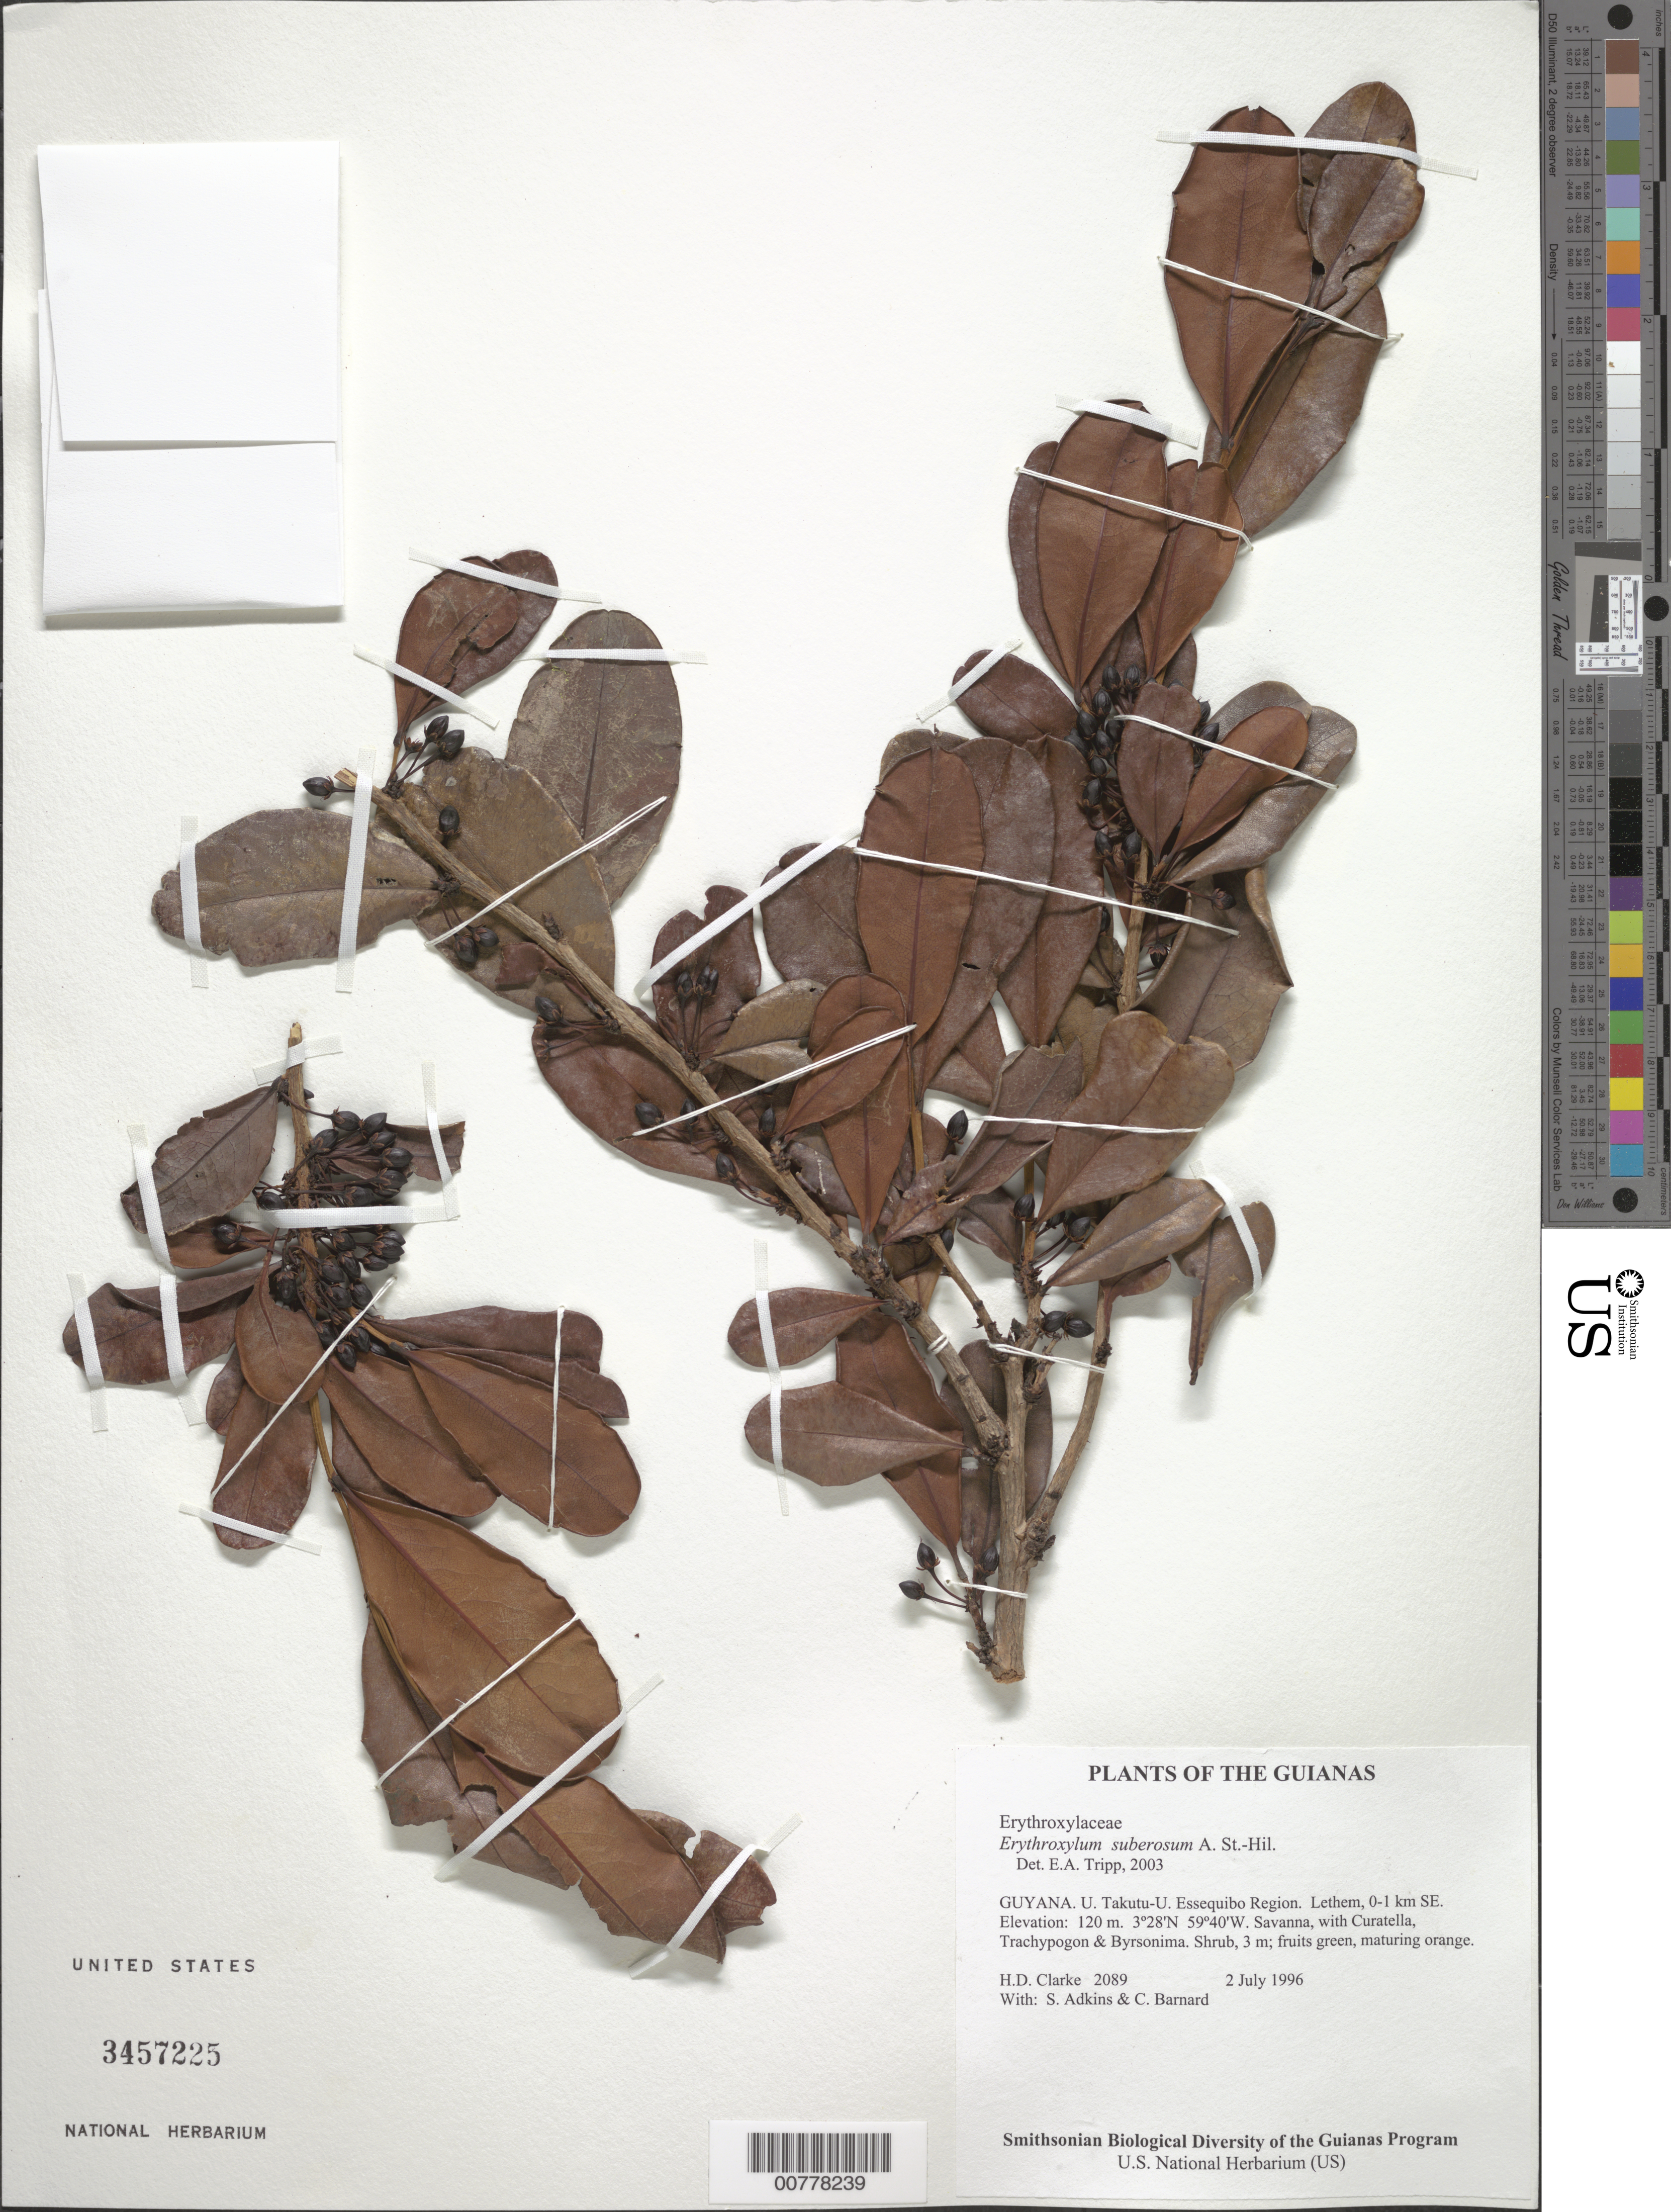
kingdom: Plantae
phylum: Tracheophyta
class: Magnoliopsida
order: Malpighiales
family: Erythroxylaceae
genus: Erythroxylum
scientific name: Erythroxylum suberosum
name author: A. St.-Hil.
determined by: Tripp, Erin A.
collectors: H. D. Clarke, S. Adkins & C. Bernard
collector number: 2089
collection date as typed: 2 July 1996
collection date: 1996-07-02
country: Guyana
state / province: U. Takutu-U. Essequibo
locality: Lethem, 0-1 km SE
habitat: Savanna, with Curatella, Trachypogon & Byrsonima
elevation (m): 120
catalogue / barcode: US 3457225